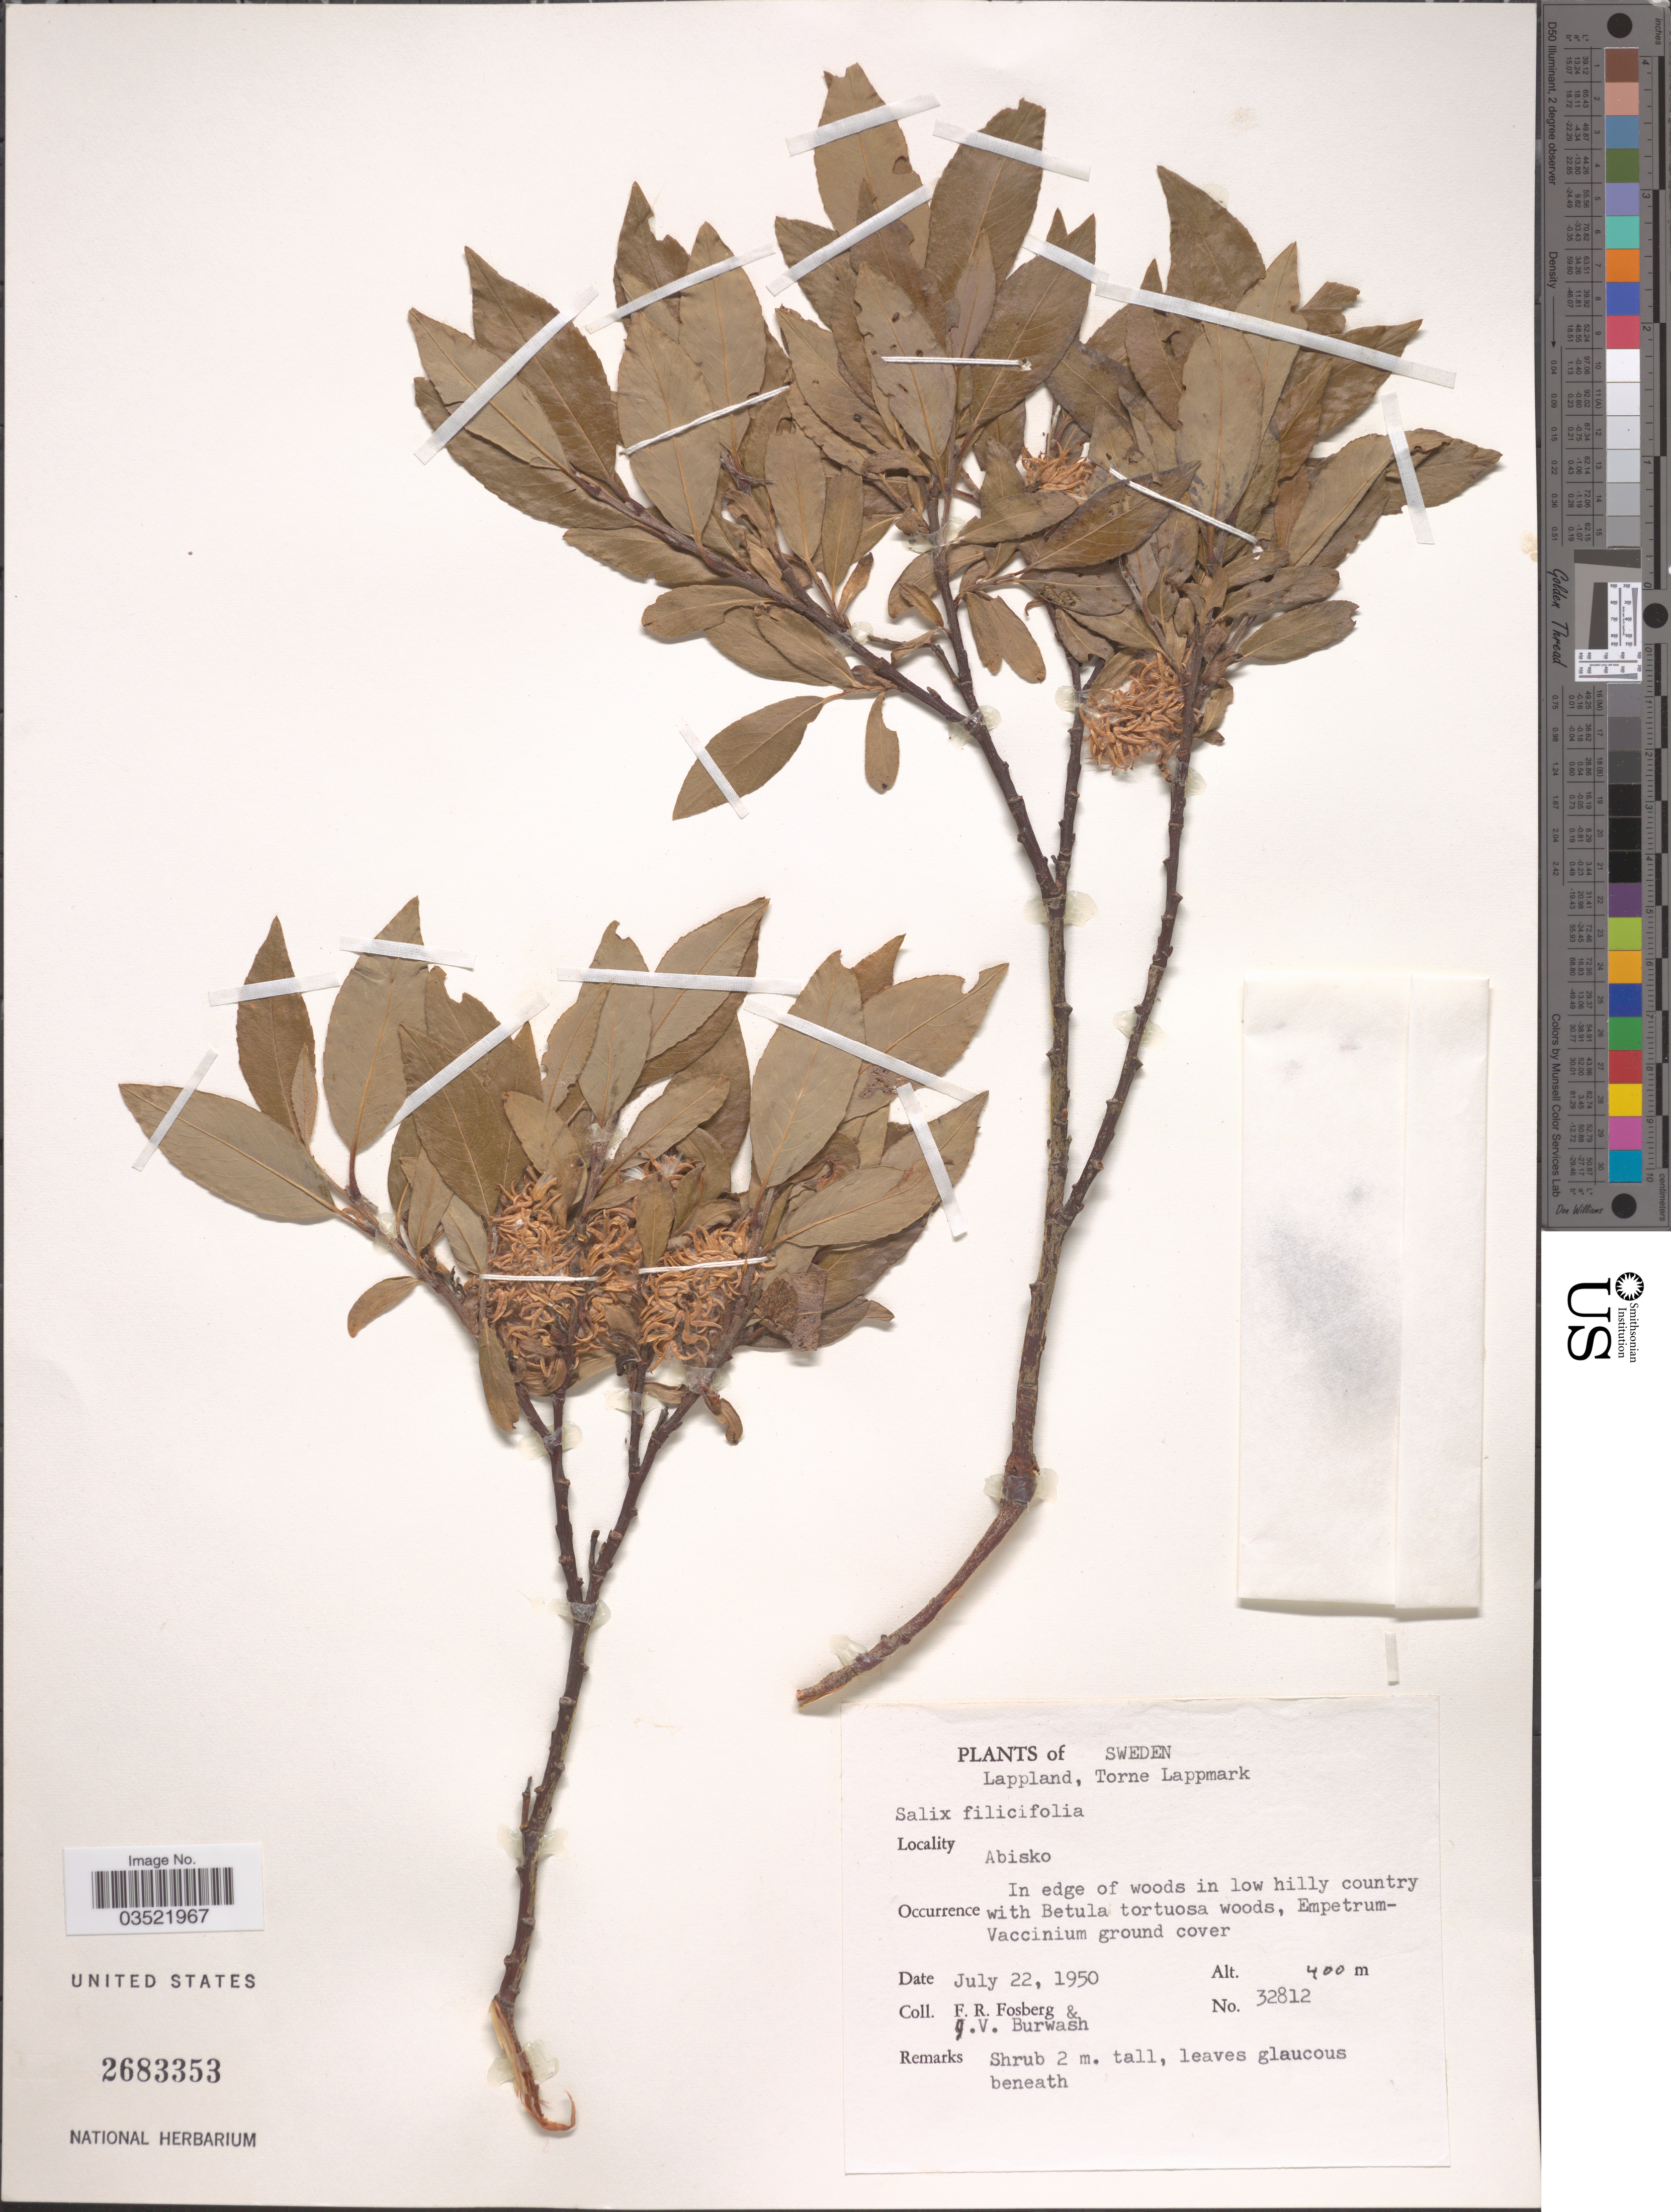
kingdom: Plantae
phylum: Tracheophyta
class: Magnoliopsida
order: Malpighiales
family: Salicaceae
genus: Salix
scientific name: Salix filicifolia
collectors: F. R. Fosberg & J. Burwash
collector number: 32812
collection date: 1950-07-22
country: Sweden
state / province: Norrbotten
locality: Lappland, Torne Lappmark. Abisko.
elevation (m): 400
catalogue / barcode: US 2683353